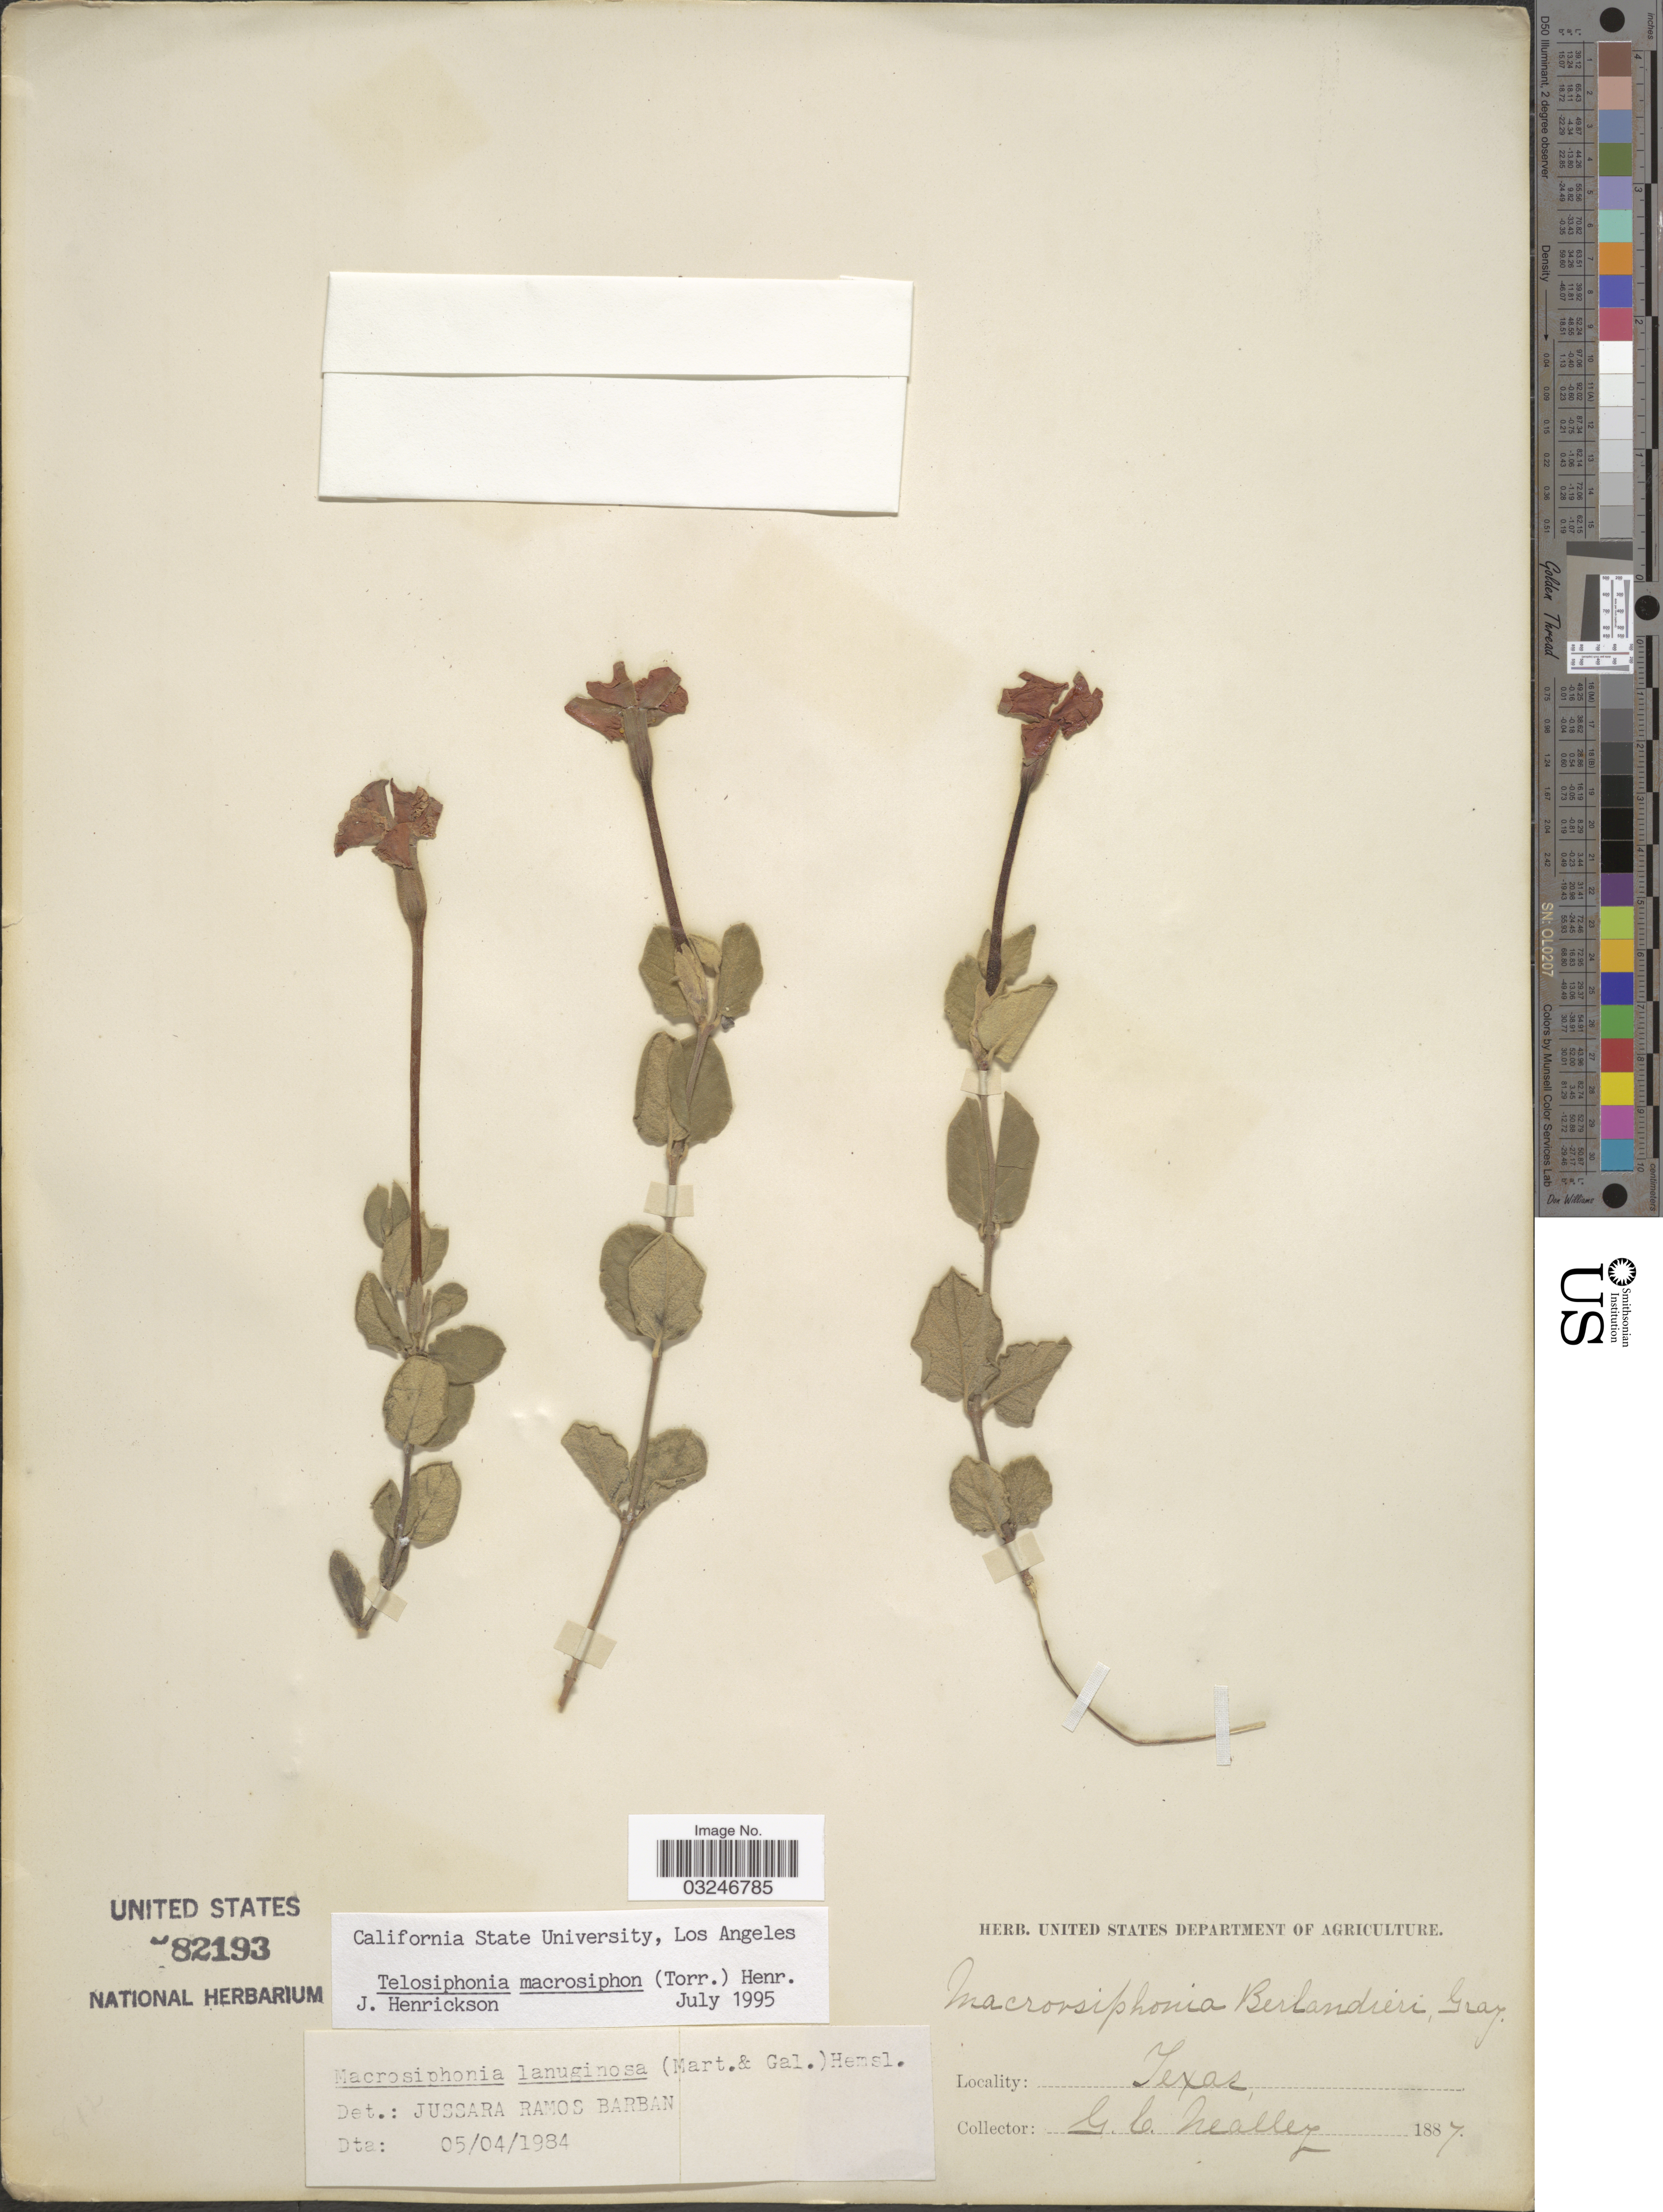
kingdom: Plantae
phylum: Tracheophyta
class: Magnoliopsida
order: Gentianales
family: Apocynaceae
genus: Telosiphonia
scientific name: Telosiphonia macrosiphon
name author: (Torr.) Henrickson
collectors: G. C. Nealley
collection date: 1887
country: United States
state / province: Texas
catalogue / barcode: US 82193